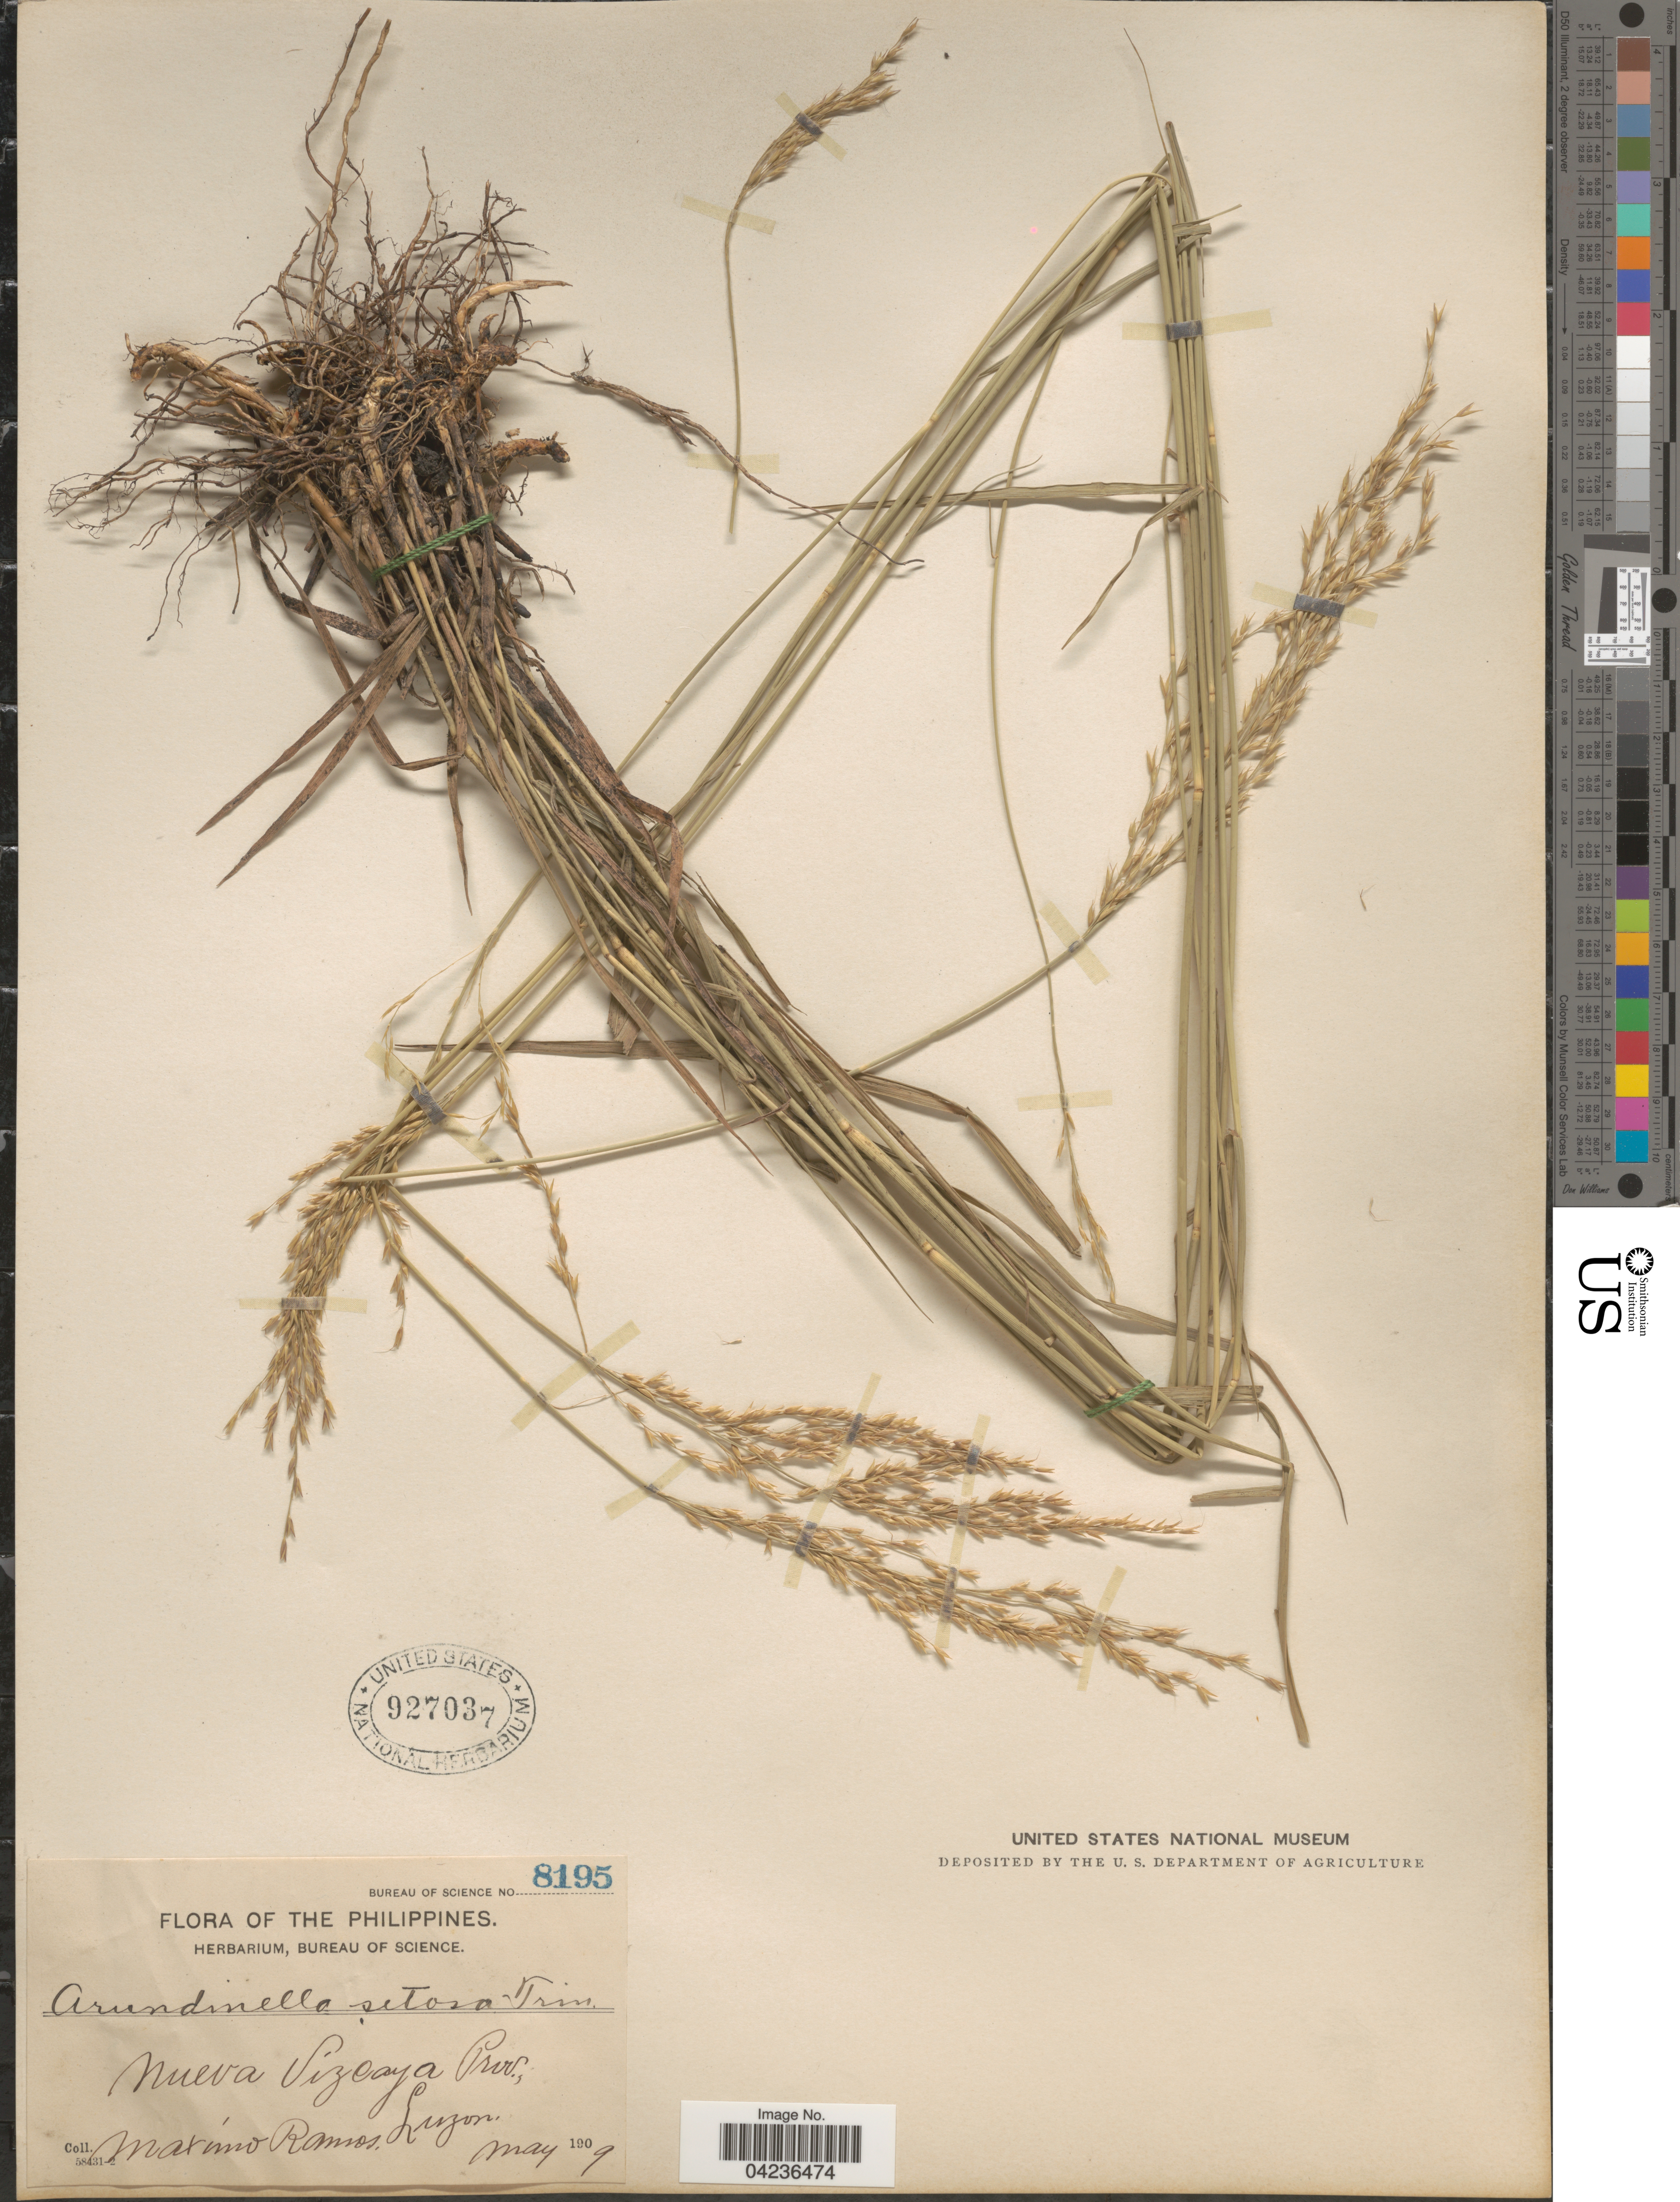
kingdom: Plantae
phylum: Tracheophyta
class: Liliopsida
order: Poales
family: Poaceae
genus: Arundinella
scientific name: Arundinella setosa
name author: Trin.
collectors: M. Ramos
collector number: Bureau of Science 8195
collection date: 1909-05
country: Philippines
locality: Nueva Vizcaya Prov., Luzon.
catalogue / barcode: US 927037